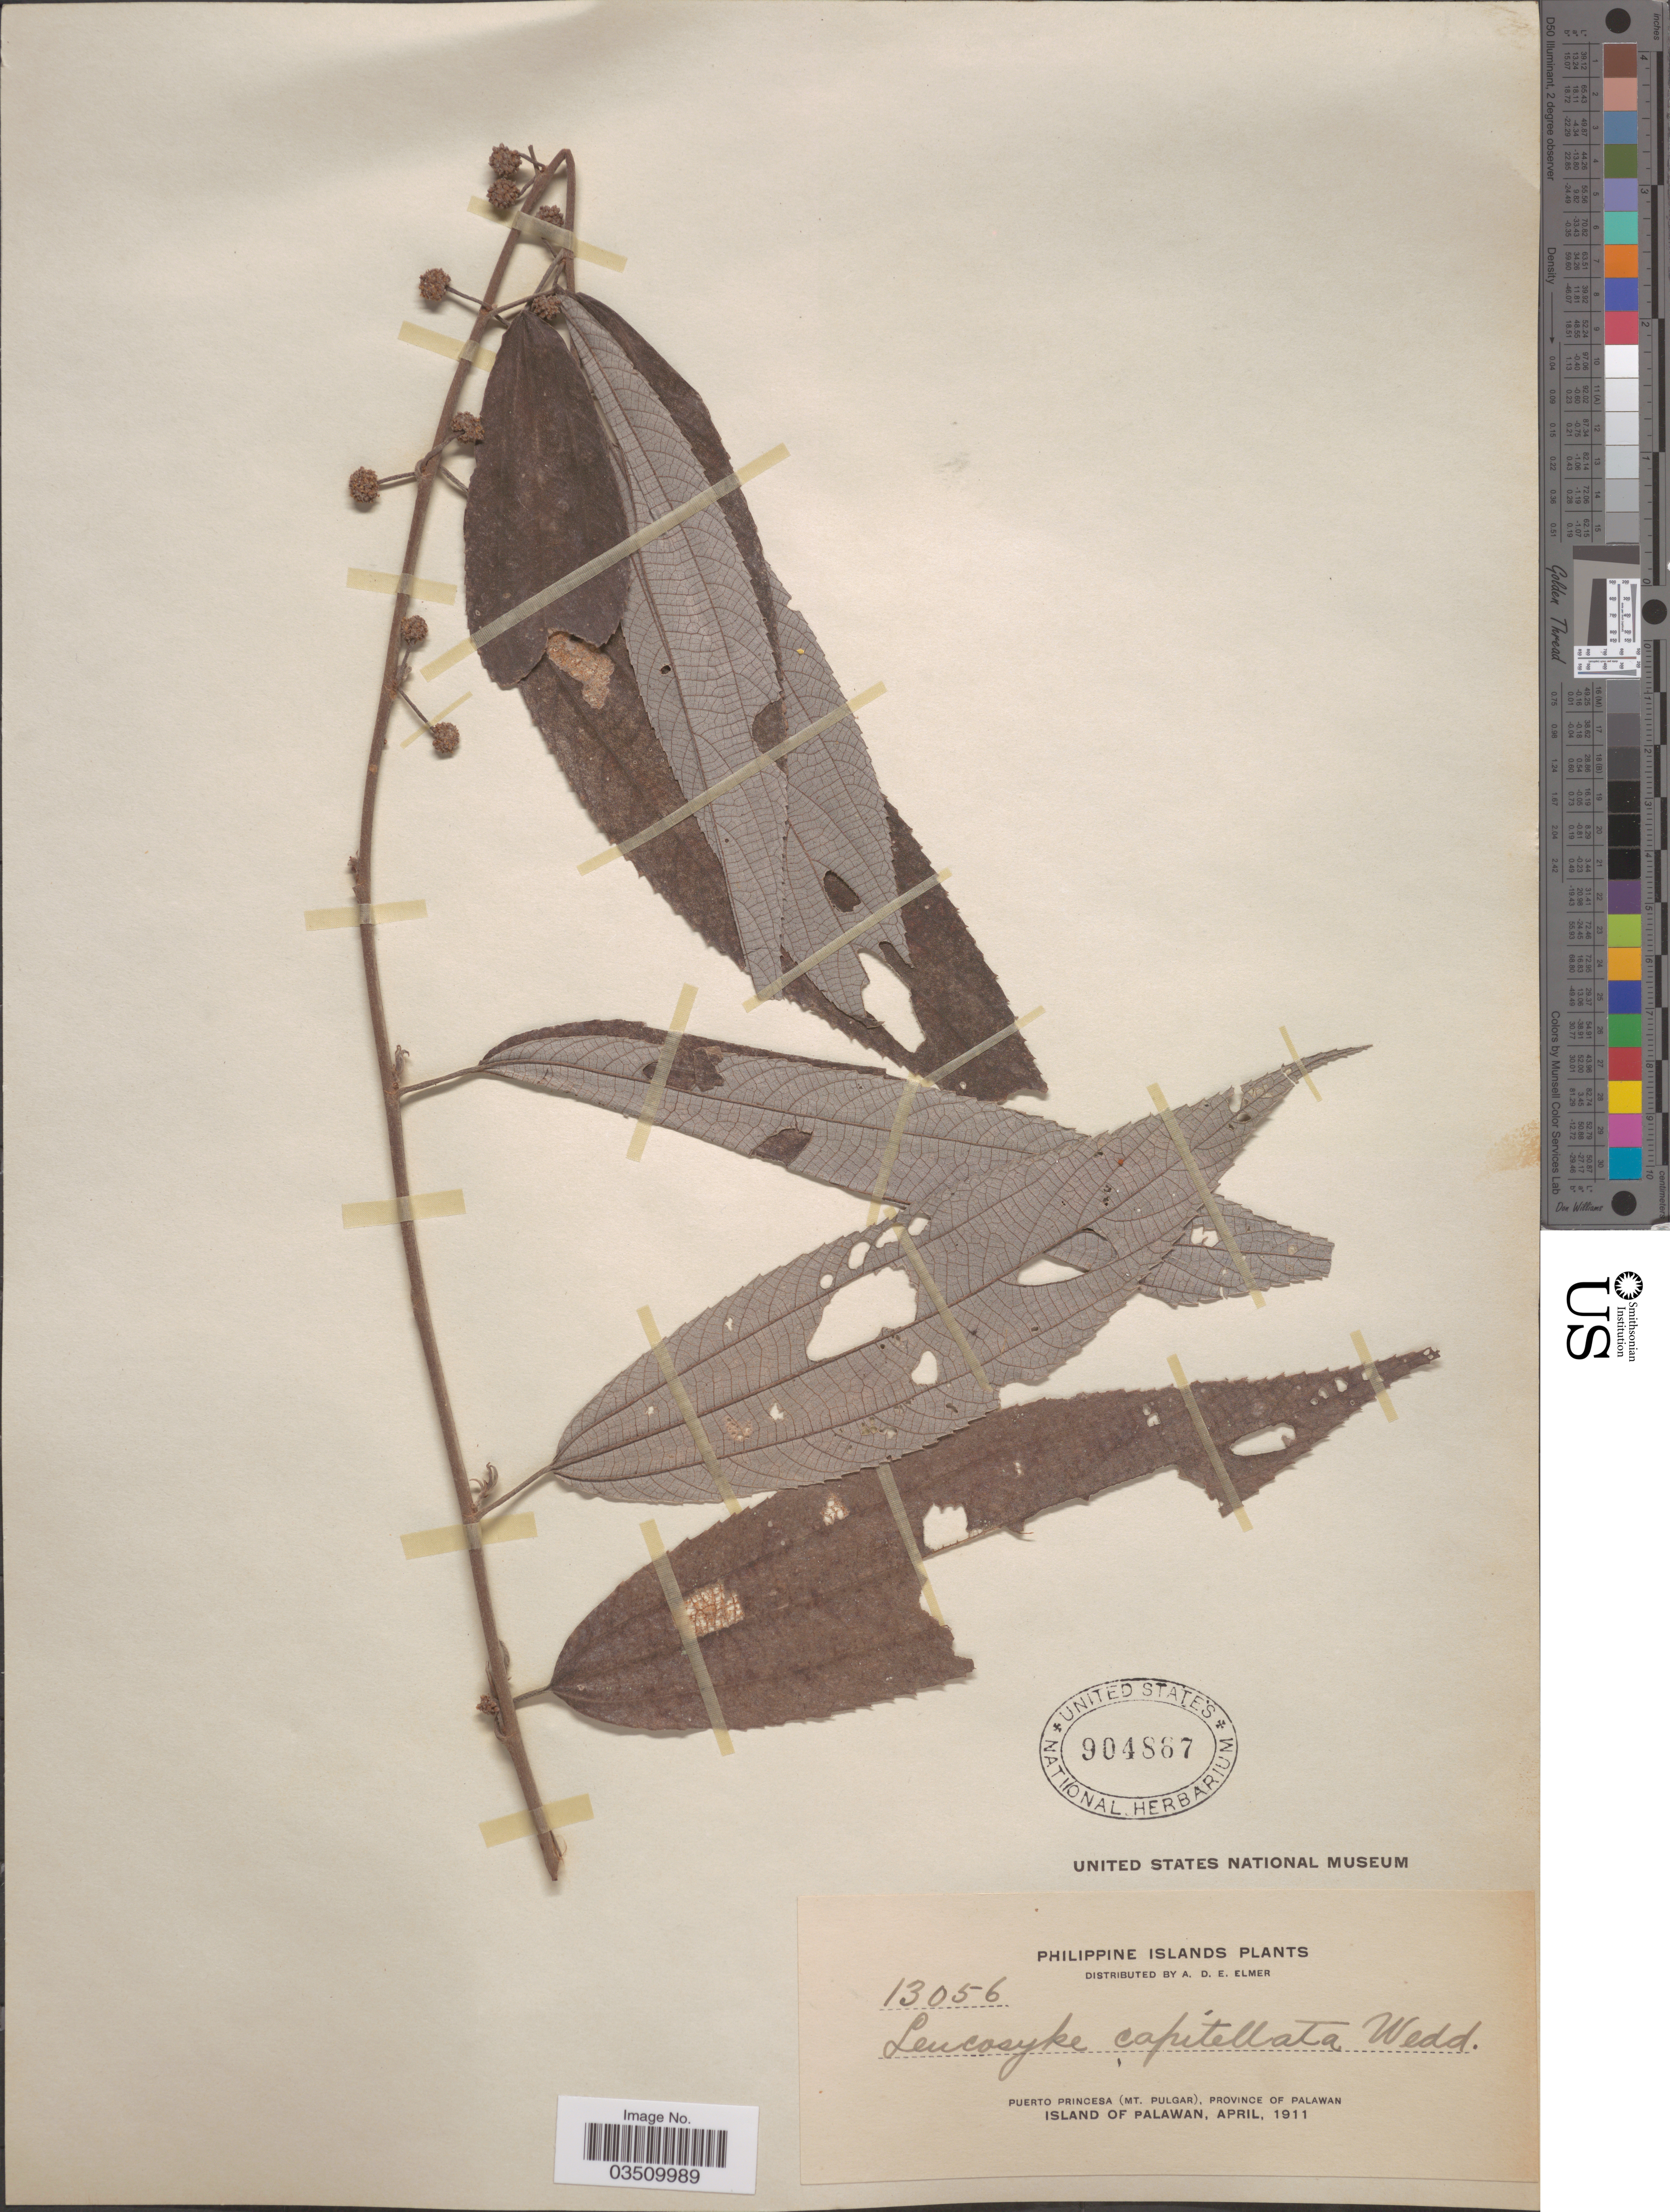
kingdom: Plantae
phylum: Tracheophyta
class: Magnoliopsida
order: Rosales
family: Urticaceae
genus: Leucosyke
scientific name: Leucosyke capitellata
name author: (Poir.) Wedd.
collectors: A. D. E. Elmer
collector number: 13056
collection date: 1911-04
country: Philippines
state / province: Mimaropa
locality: Philippine Islands. Puerto Princesa (Mt. Pulgar), Province of Palawan. Island of Palawan.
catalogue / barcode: US 904867